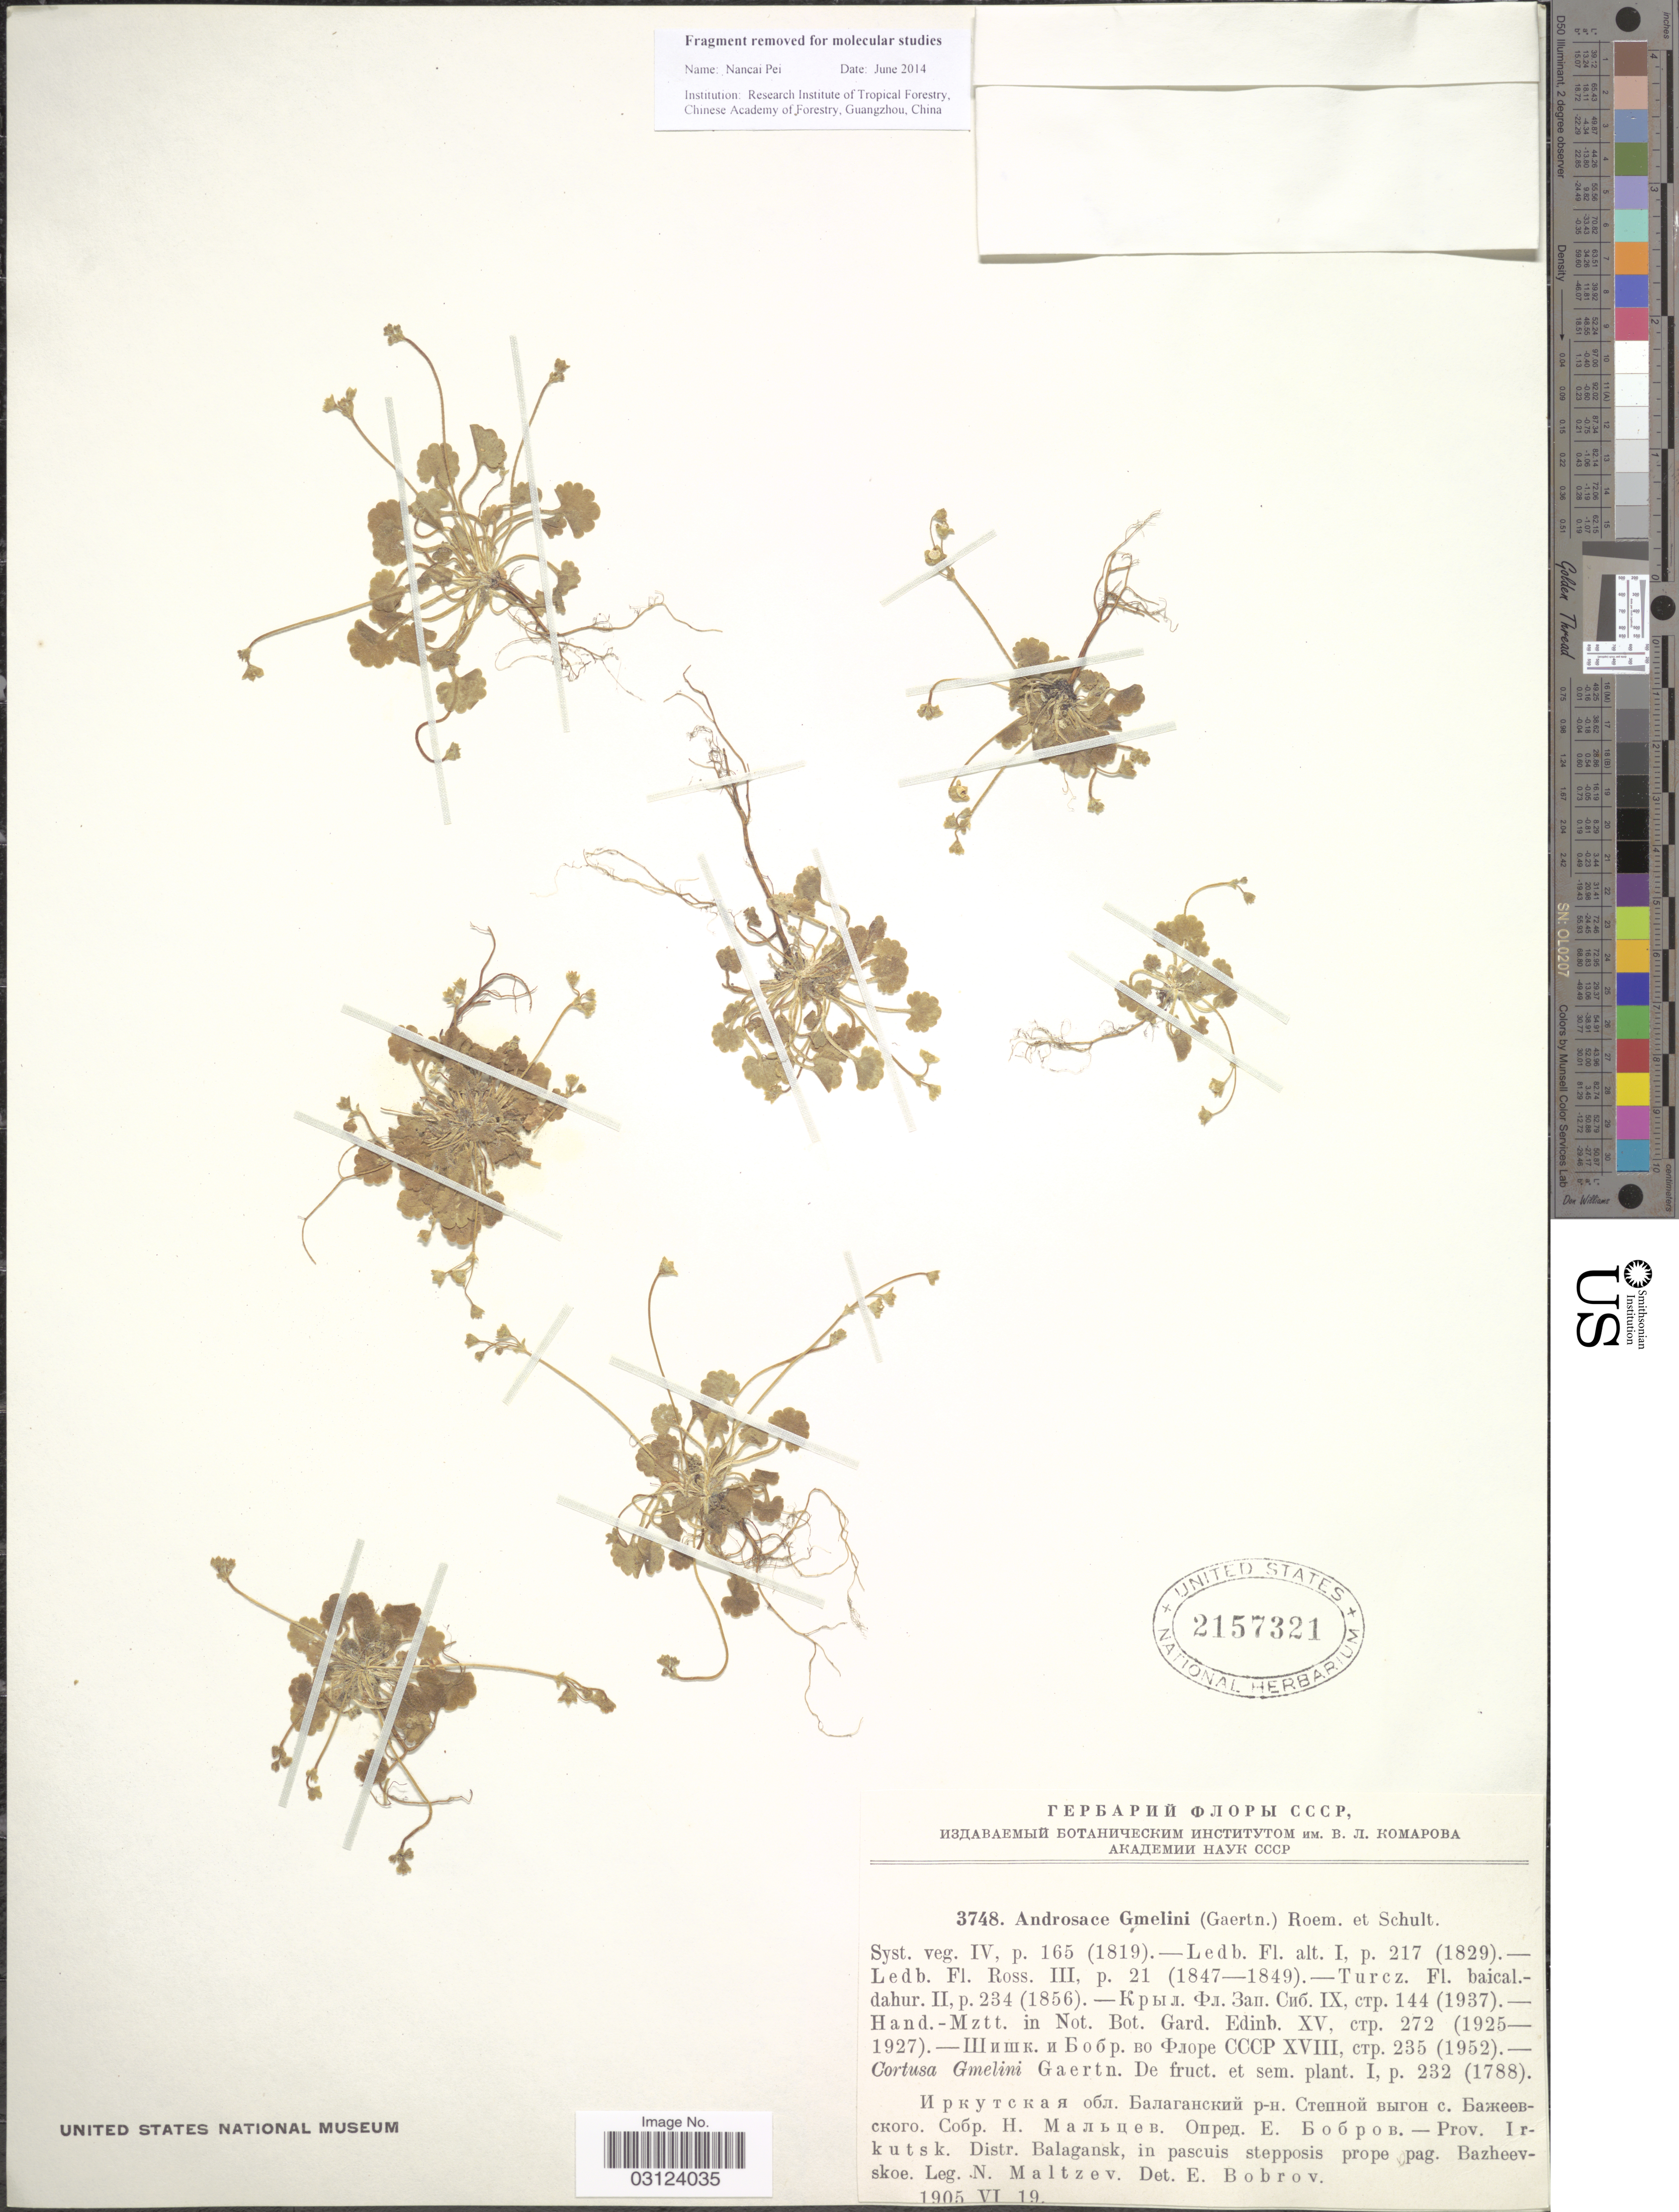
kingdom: Plantae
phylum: Tracheophyta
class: Magnoliopsida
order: Ericales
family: Primulaceae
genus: Androsace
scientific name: Androsace gmelini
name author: (Gaertn.) Roem. & Schult.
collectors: N. Maltzev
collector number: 3748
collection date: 1905-06-19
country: Russian Federation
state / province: Irkutsk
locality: Distr. Balagansk, in pascuis stepposis prope pag. Bazheevskoe.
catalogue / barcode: US 2157321